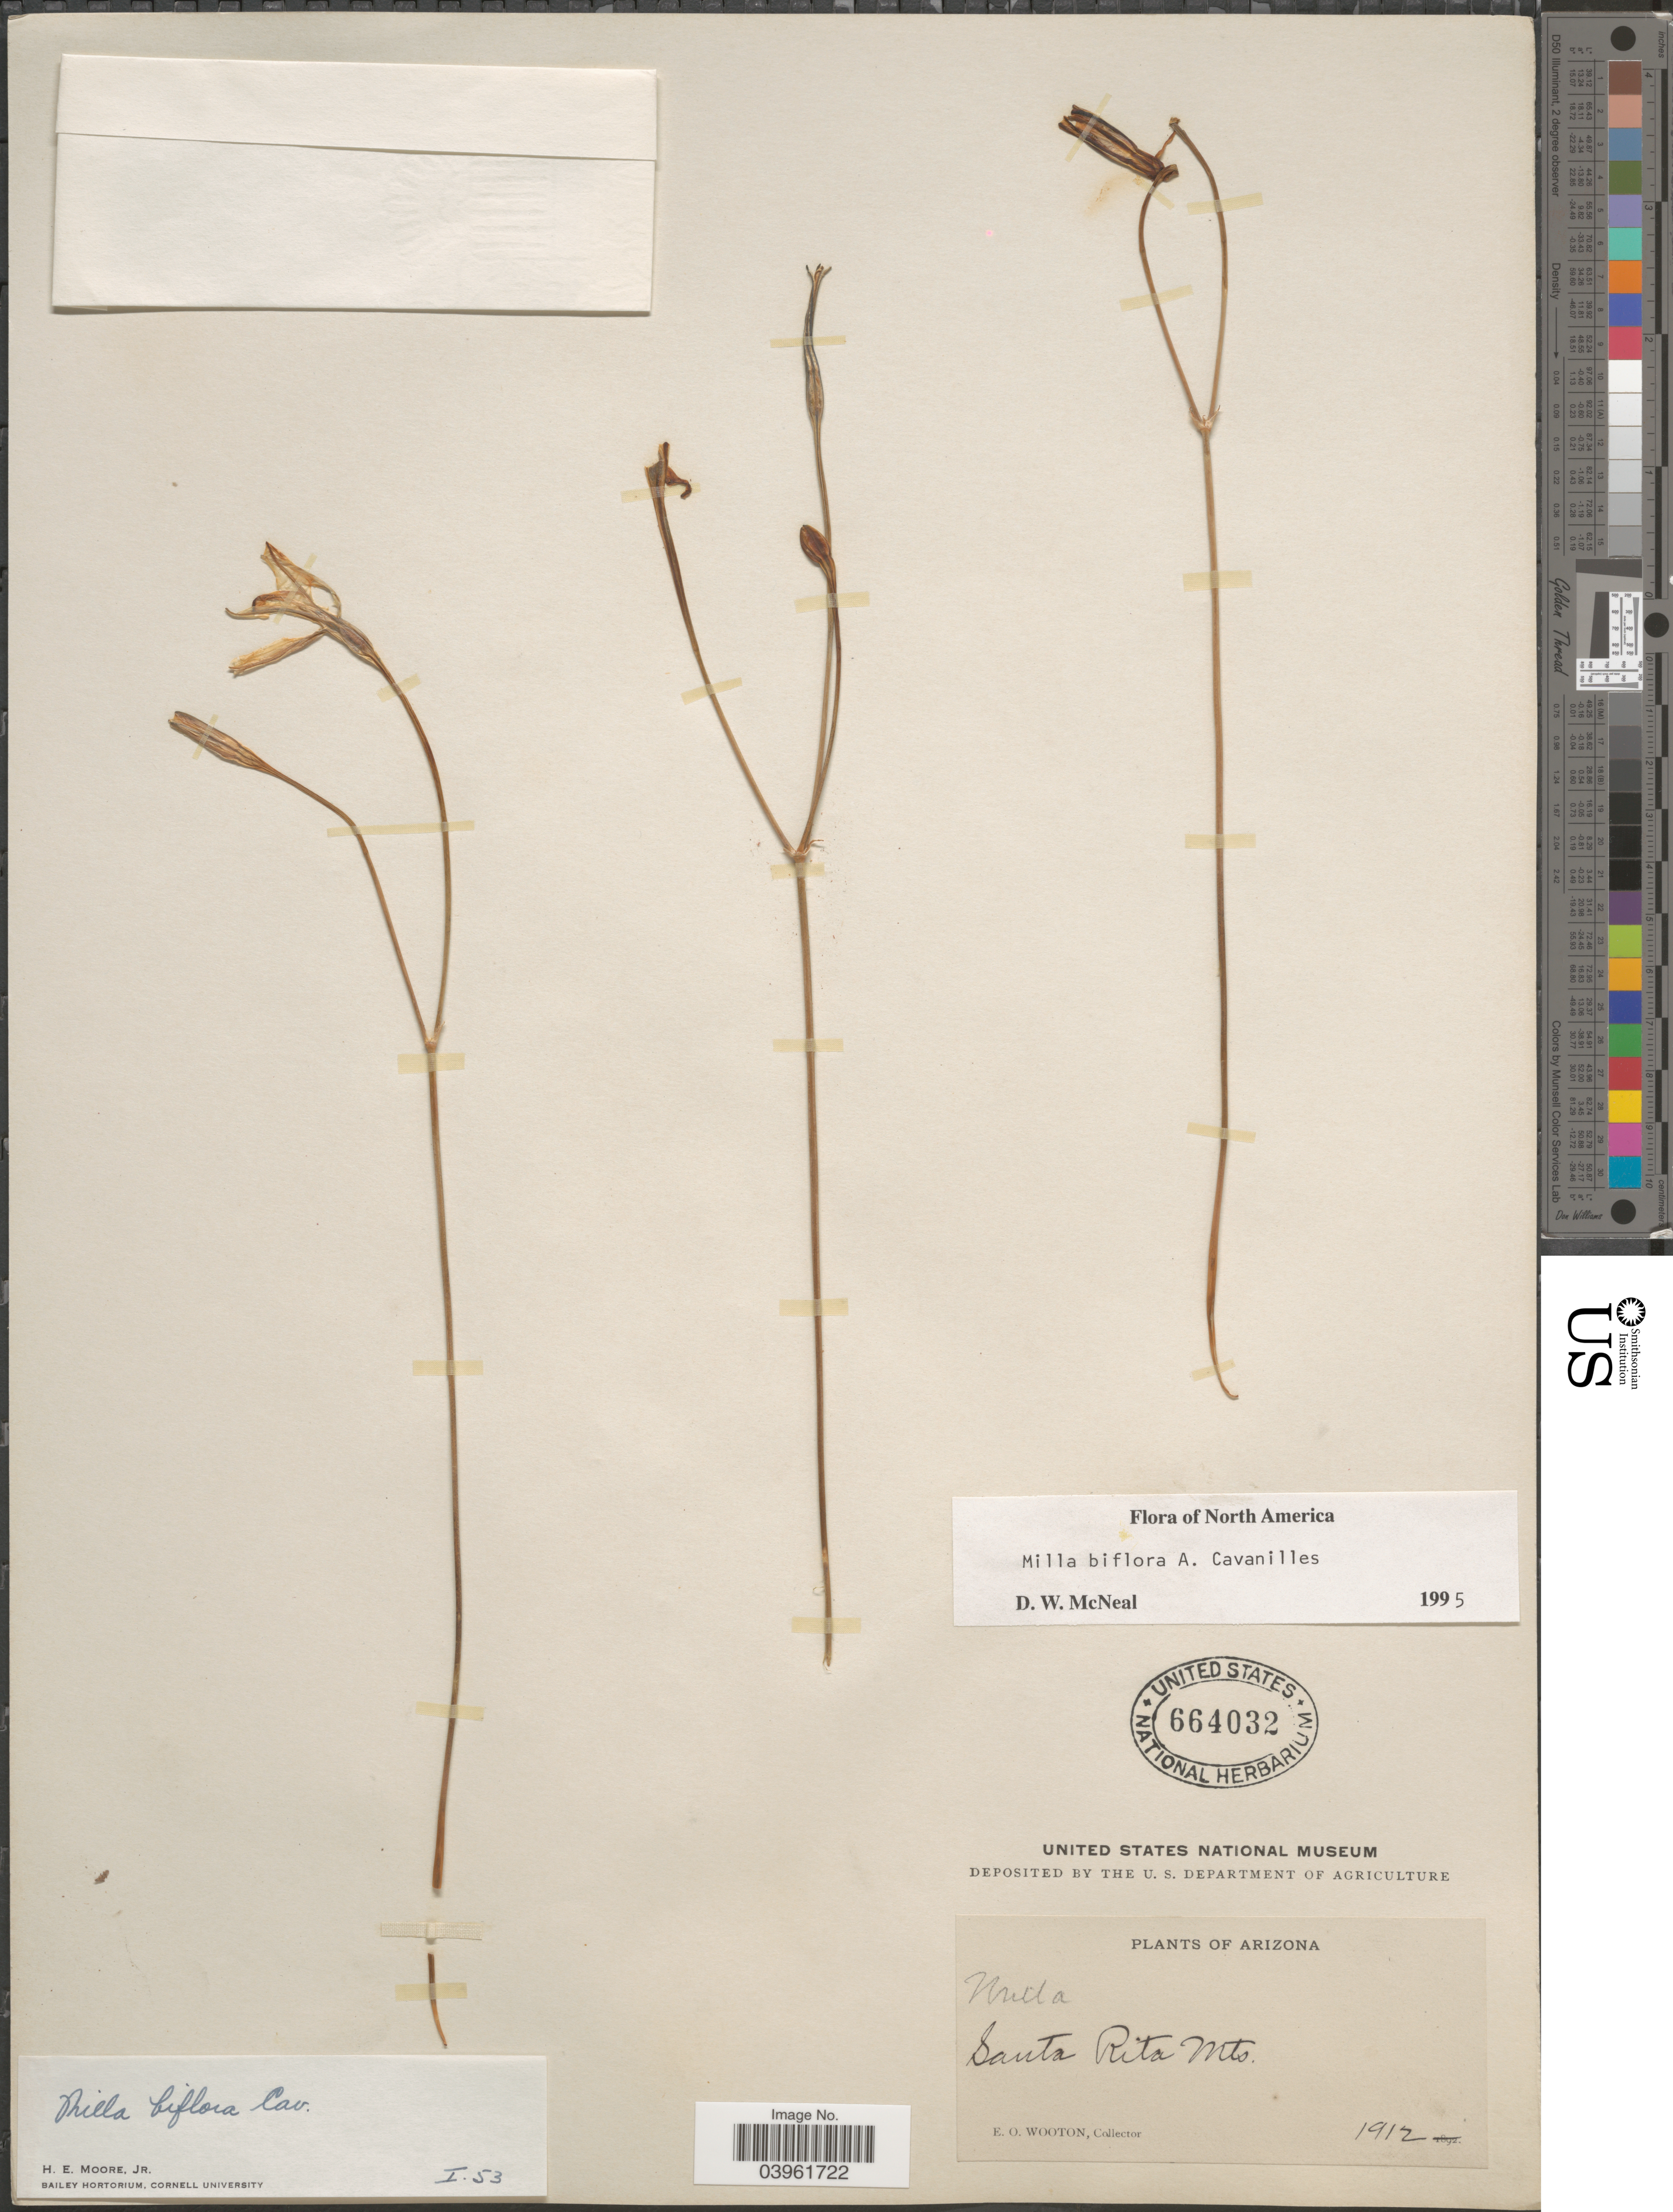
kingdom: Plantae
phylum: Tracheophyta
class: Liliopsida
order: Asparagales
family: Asparagaceae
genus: Milla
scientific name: Milla biflora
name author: Cav.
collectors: E. O. Wooton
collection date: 1912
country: United States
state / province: Arizona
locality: Santa Rita Mts.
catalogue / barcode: US 664032